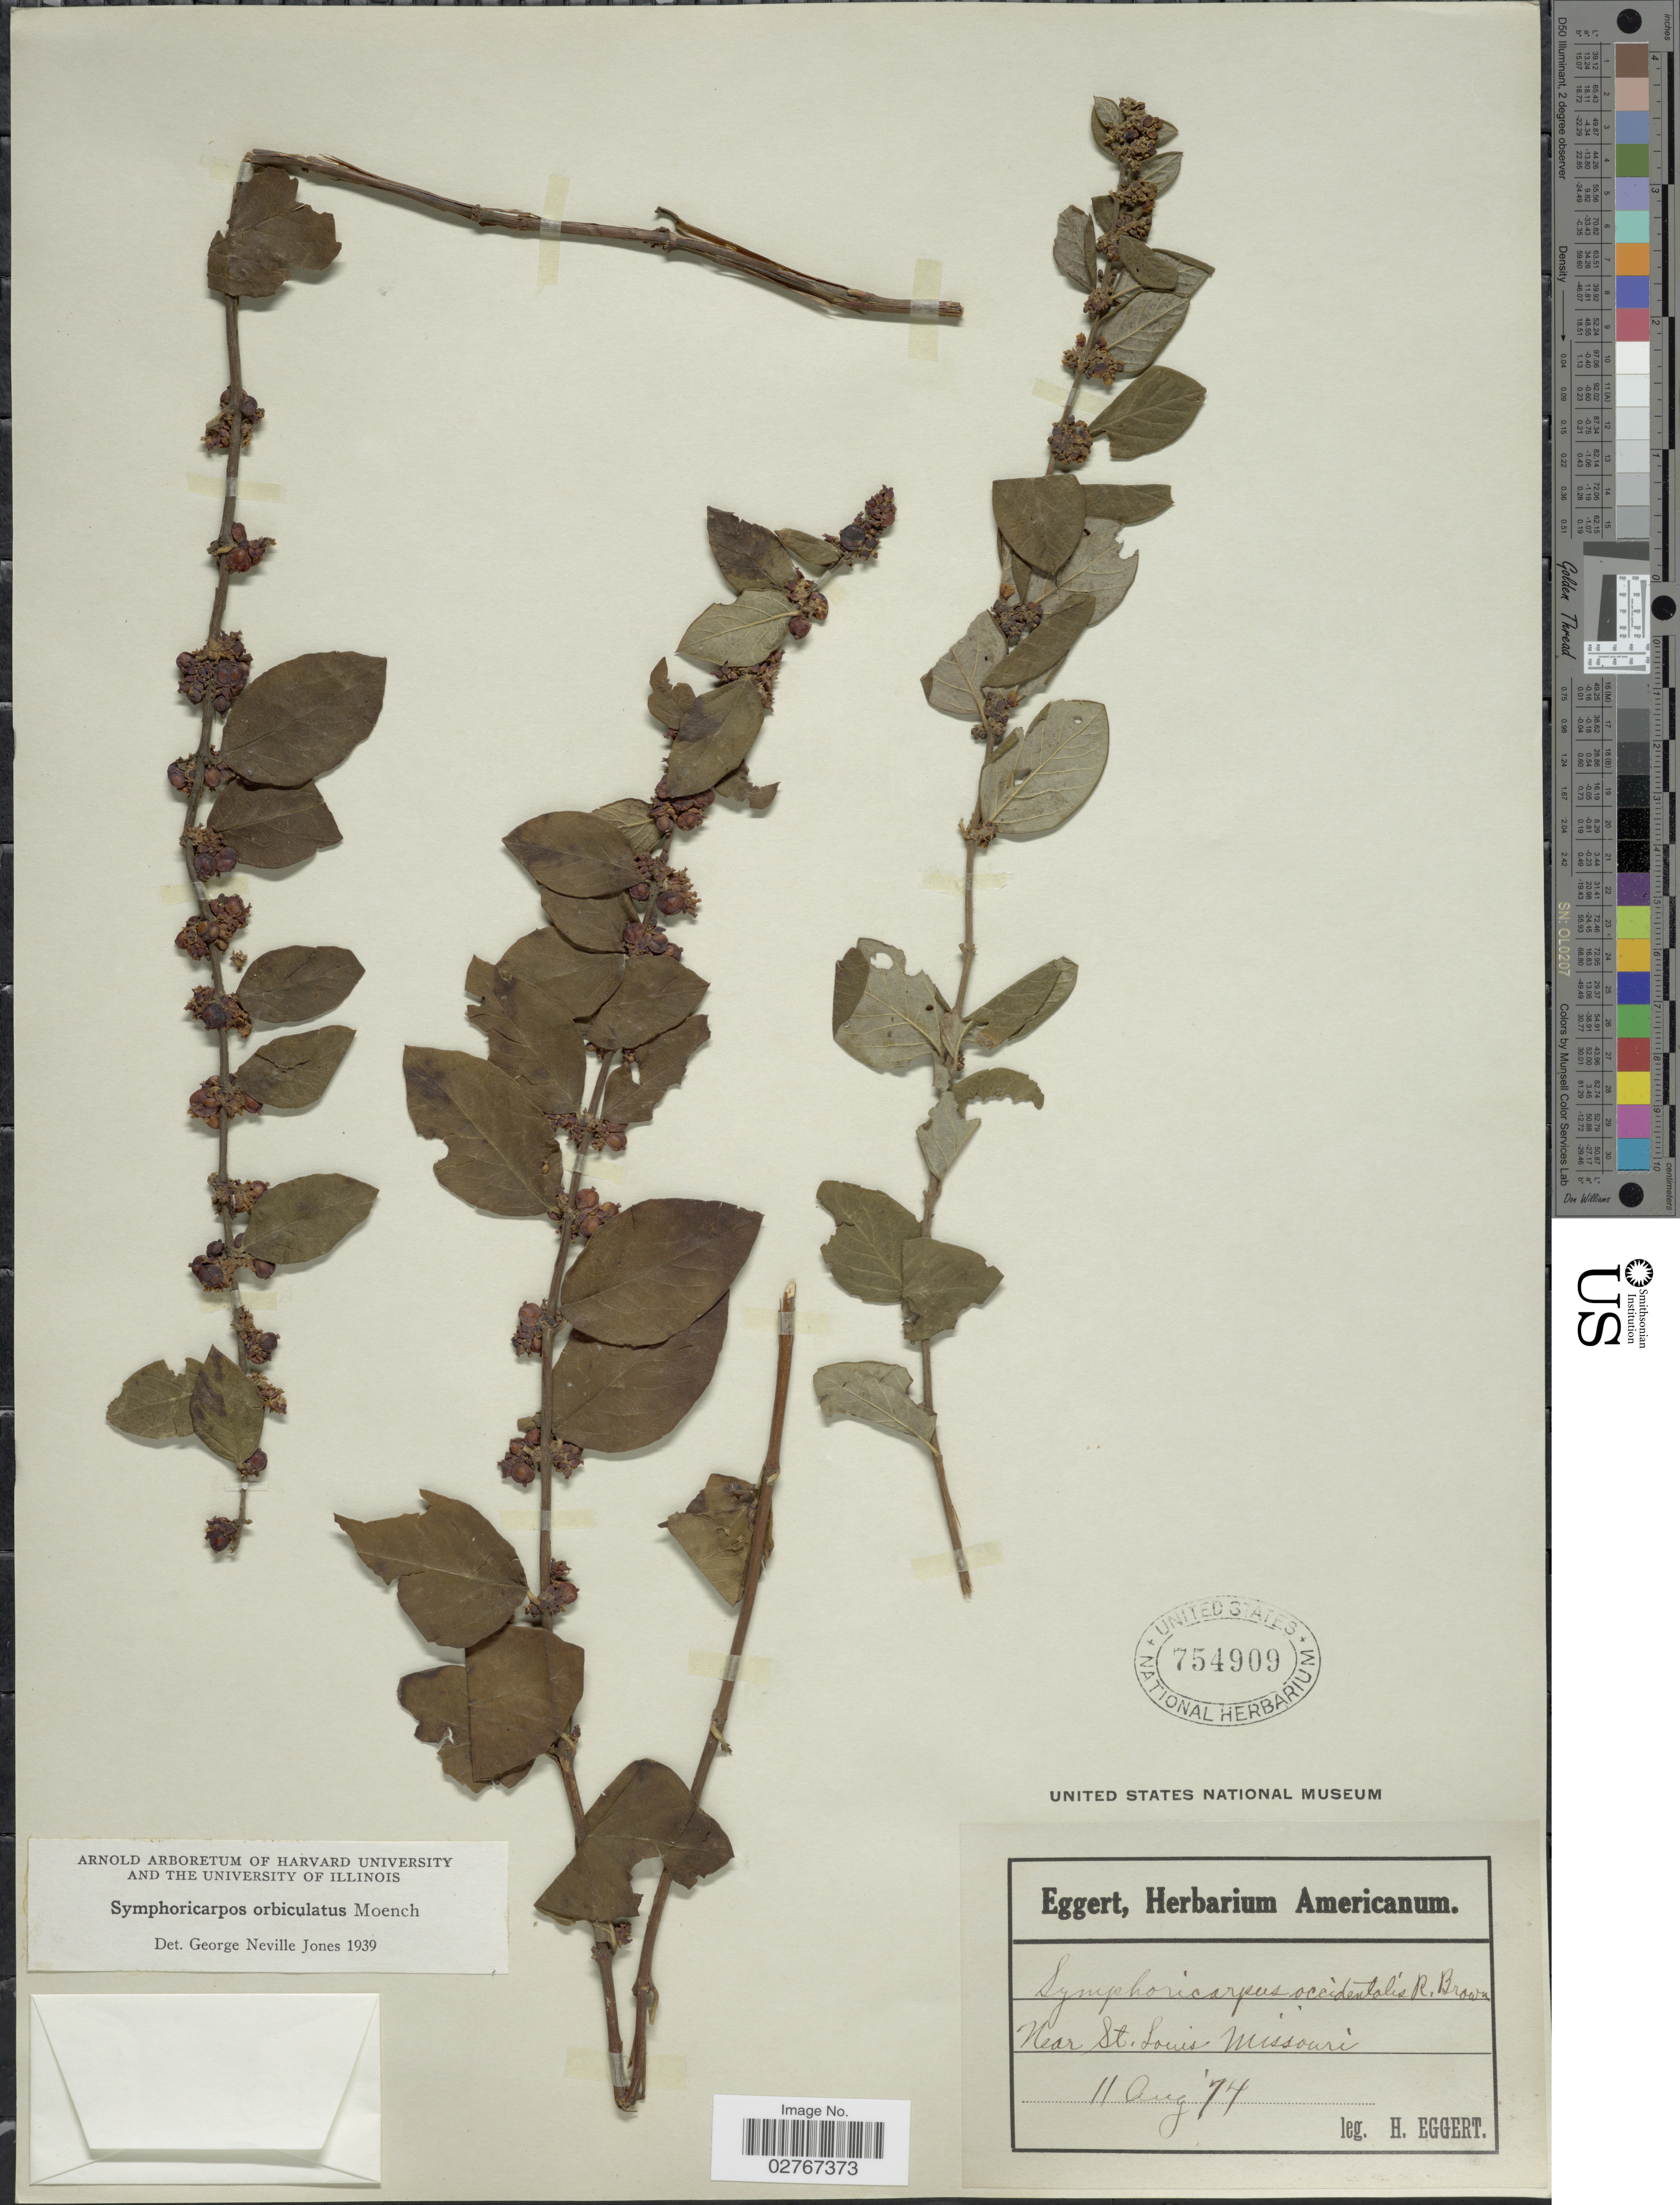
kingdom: Plantae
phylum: Tracheophyta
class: Magnoliopsida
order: Dipsacales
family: Caprifoliaceae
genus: Symphoricarpos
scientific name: Symphoricarpos orbiculatus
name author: Moench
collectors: H. Eggert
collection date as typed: Transcribed d/m/y: 11/8/74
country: United States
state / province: Missouri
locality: Near St. Louis.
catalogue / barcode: US 754909